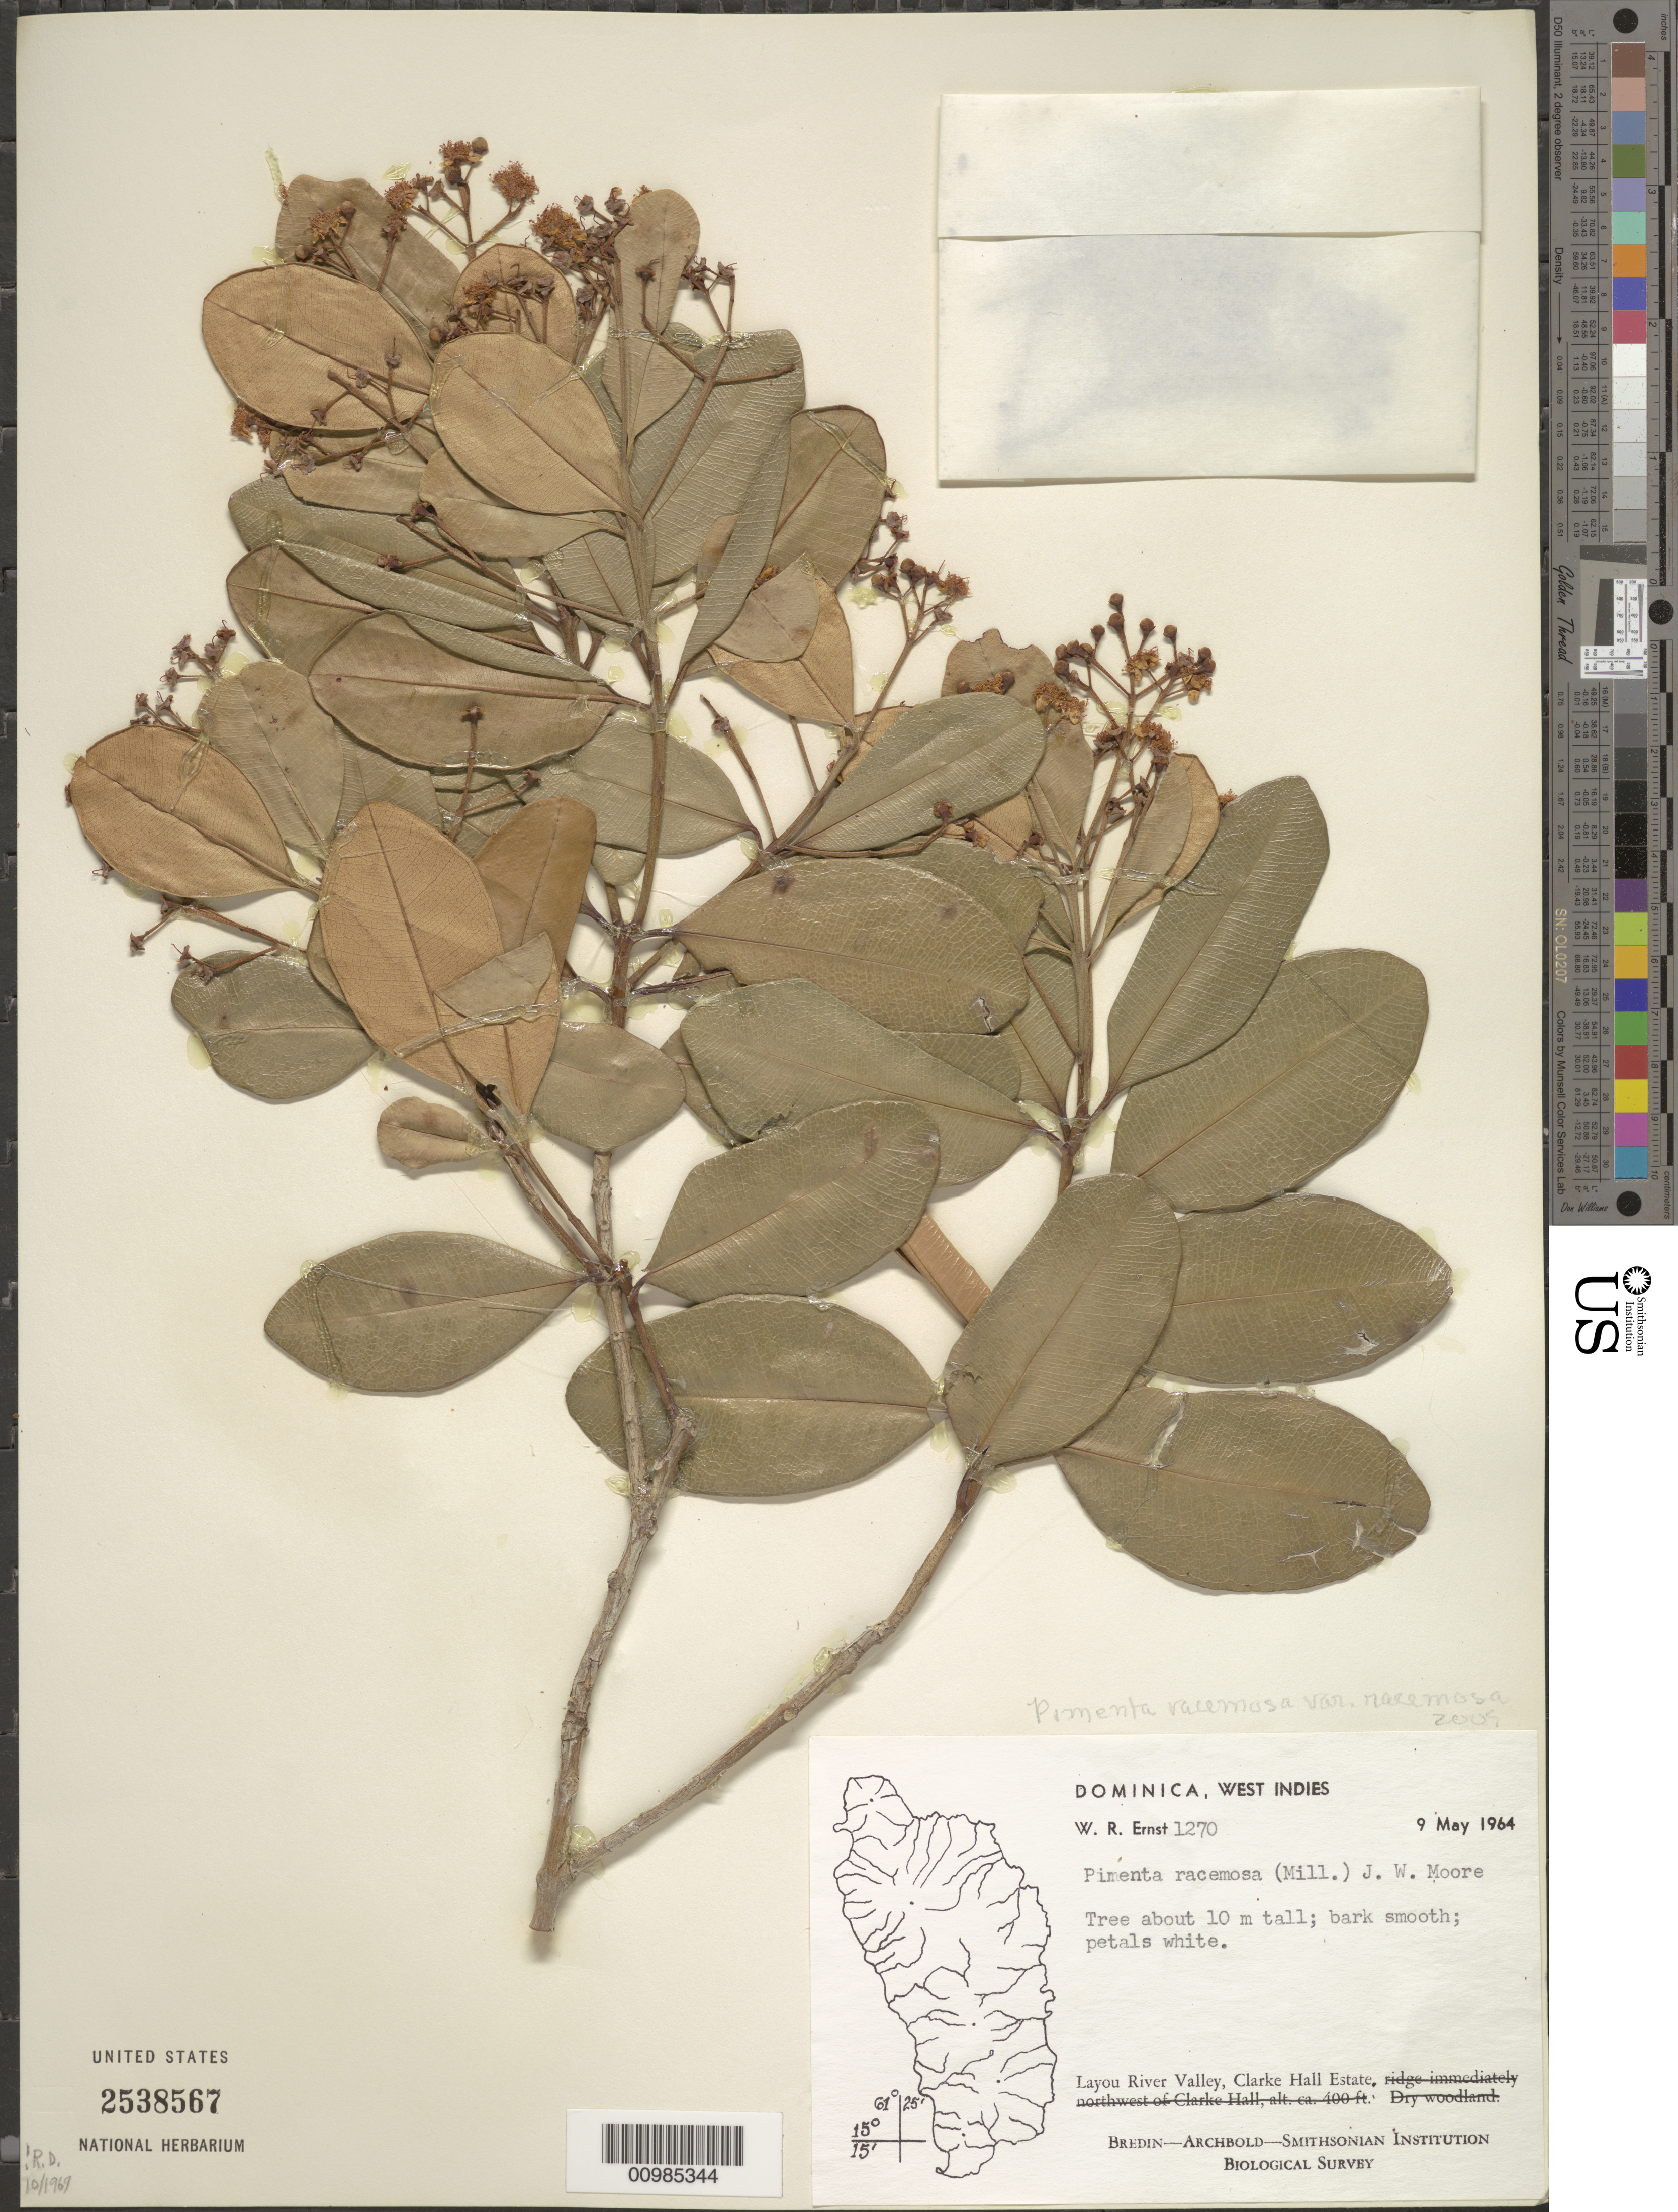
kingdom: Plantae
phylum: Tracheophyta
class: Magnoliopsida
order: Myrtales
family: Myrtaceae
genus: Pimenta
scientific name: Pimenta racemosa var. racemosa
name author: (Mill.) J.W. Moore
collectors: W. R. Ernst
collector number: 1270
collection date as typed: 09 May 1964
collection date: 1964-05-09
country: Dominica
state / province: St. Joseph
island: Dominica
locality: Layou River Valley, Clarke Hall Estate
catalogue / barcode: US 2538567